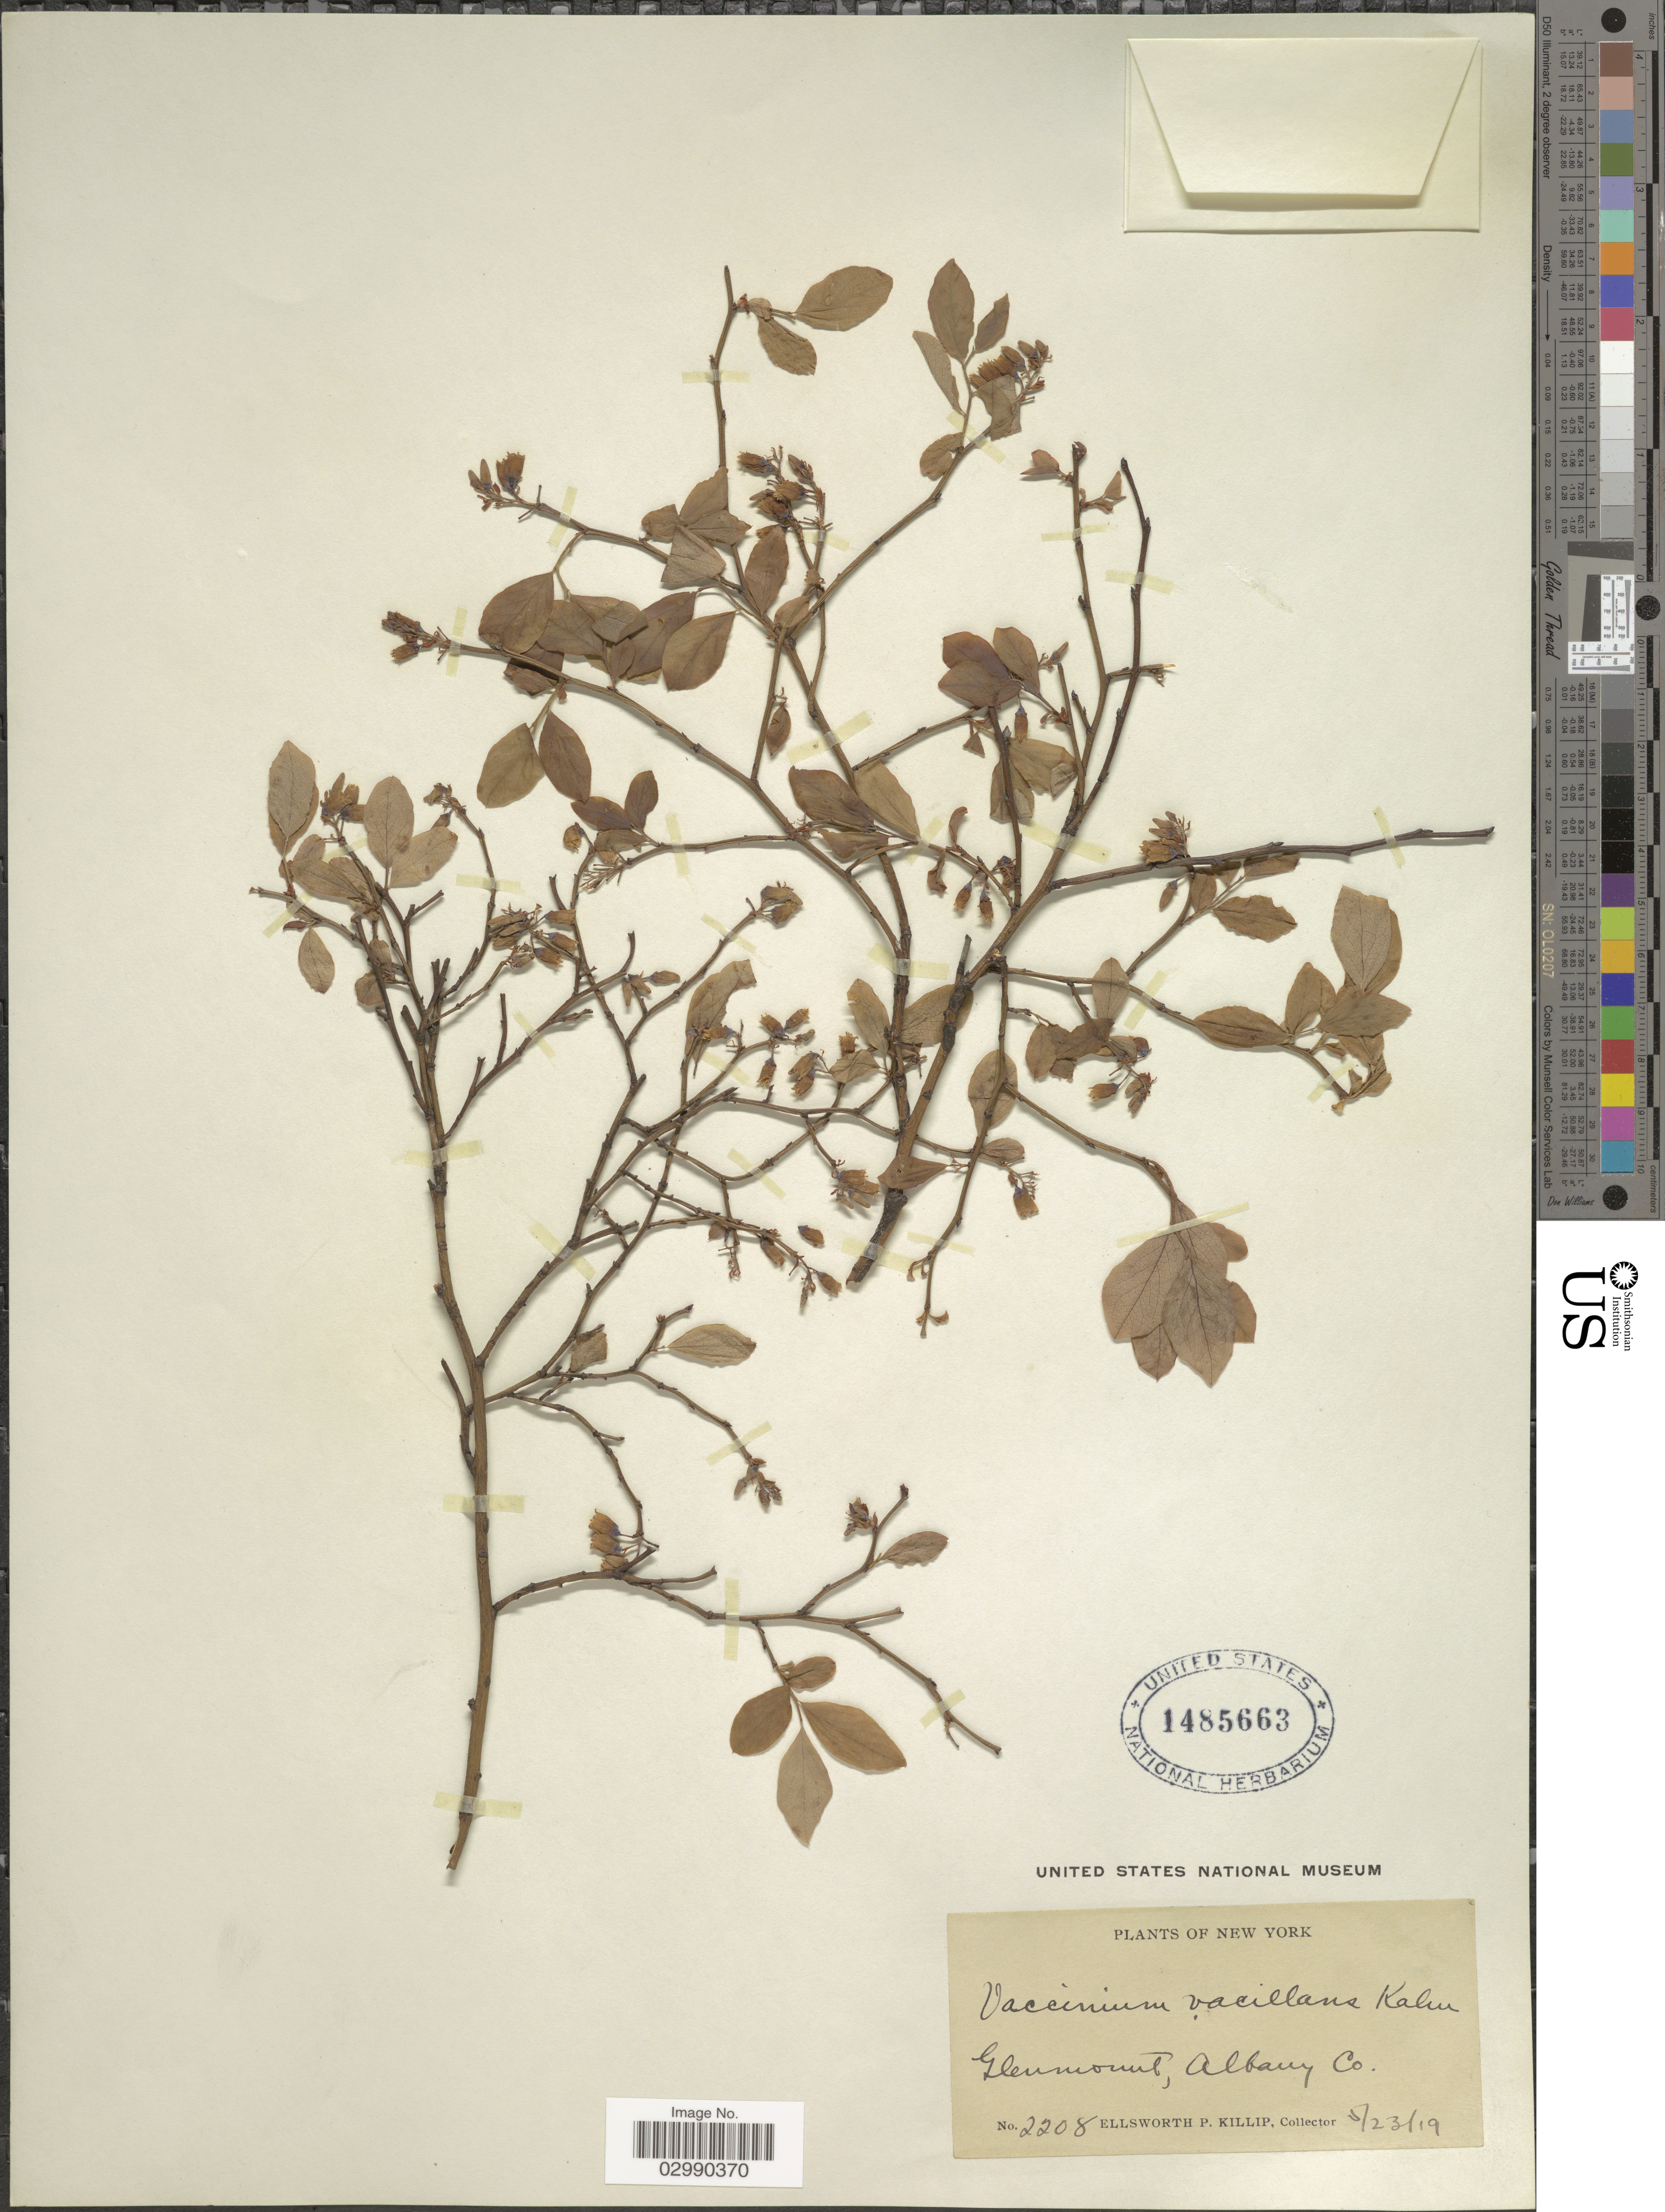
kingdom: Plantae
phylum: Tracheophyta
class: Magnoliopsida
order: Ericales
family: Ericaceae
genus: Vaccinium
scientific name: Vaccinium vacillans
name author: Kalm ex Torr.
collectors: E. P. Killip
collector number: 2208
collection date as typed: Transcribed d/m/y: 23/5/19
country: United States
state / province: New York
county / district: Albany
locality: Glennmount, Albany Co.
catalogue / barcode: US 1485663